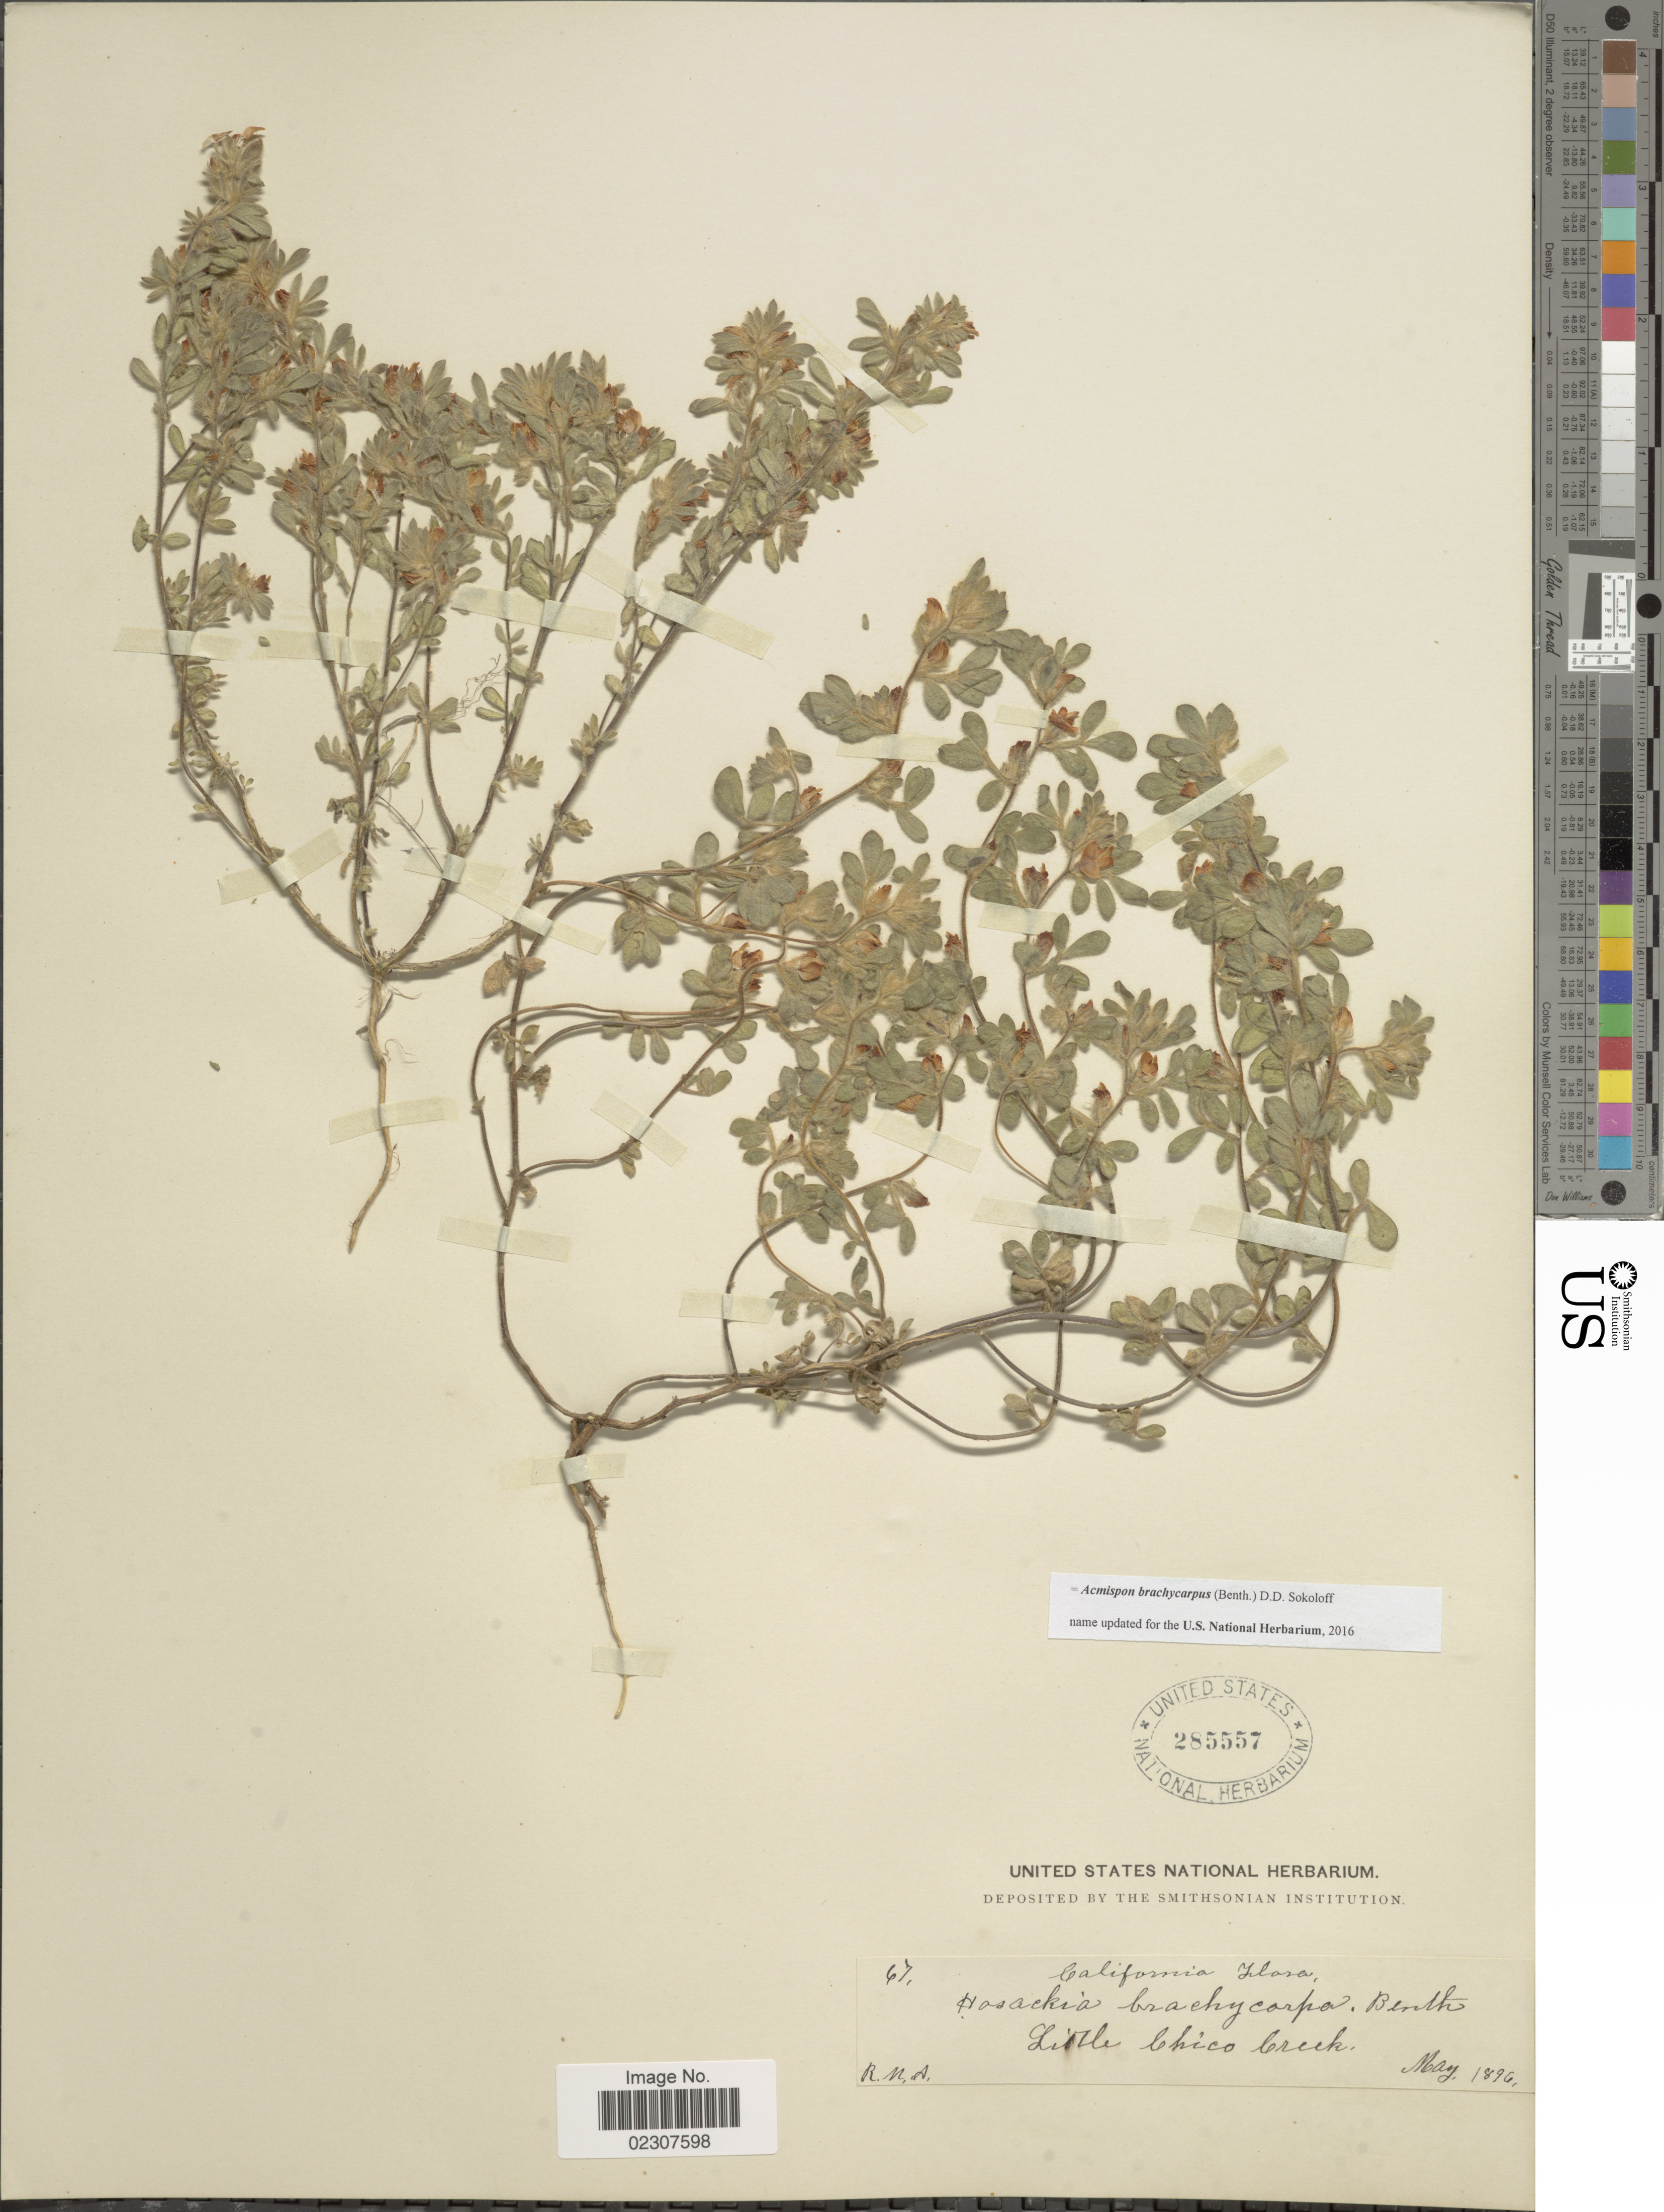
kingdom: Plantae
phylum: Tracheophyta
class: Magnoliopsida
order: Fabales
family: Fabaceae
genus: Acmispon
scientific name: Acmispon brachycarpus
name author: (Benth.) D.D. Sokoloff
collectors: R. M. A.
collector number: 47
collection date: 1896-05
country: United States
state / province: California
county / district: Butte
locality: Little Chico Creek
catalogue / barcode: US 285557